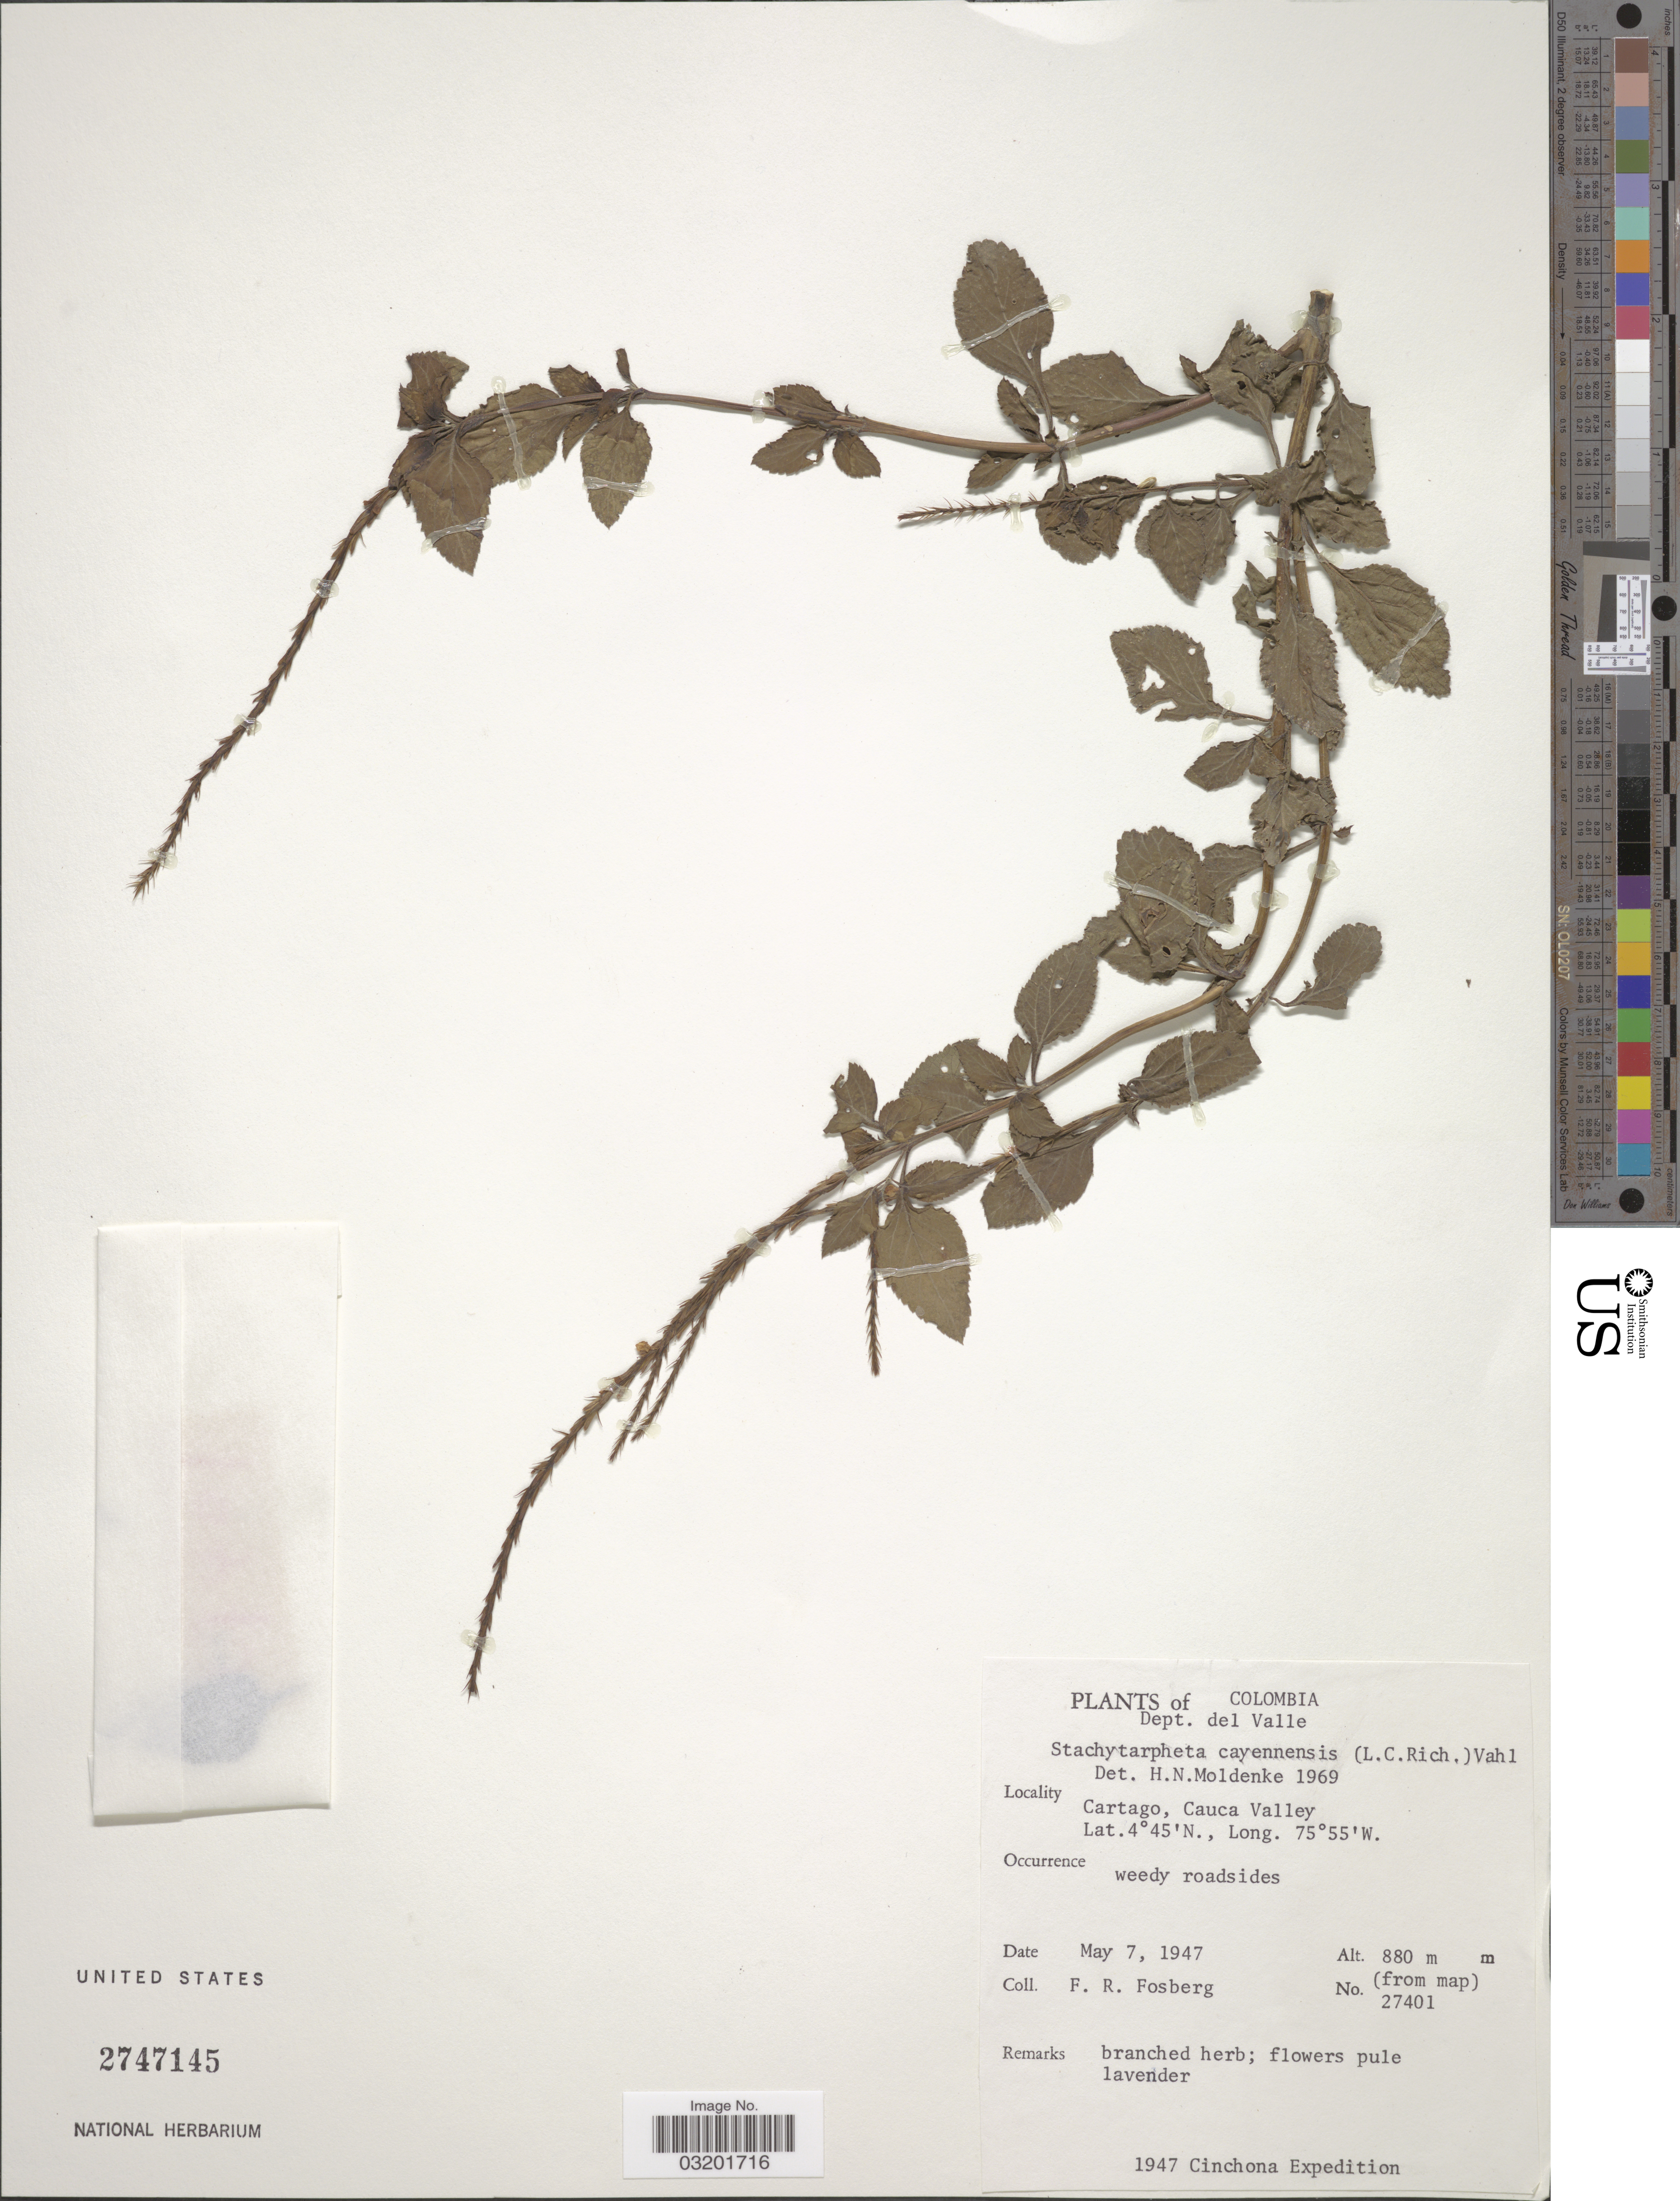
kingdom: Plantae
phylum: Tracheophyta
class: Magnoliopsida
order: Lamiales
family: Verbenaceae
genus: Stachytarpheta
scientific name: Stachytarpheta cayennensis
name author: (Rich.) Vahl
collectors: F. R. Fosberg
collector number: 27401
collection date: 1947-05-07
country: Colombia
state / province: Valle del Cauca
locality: Dept. del Valle. Cartago, Cauca Valley.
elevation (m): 880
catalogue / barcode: US 2747145